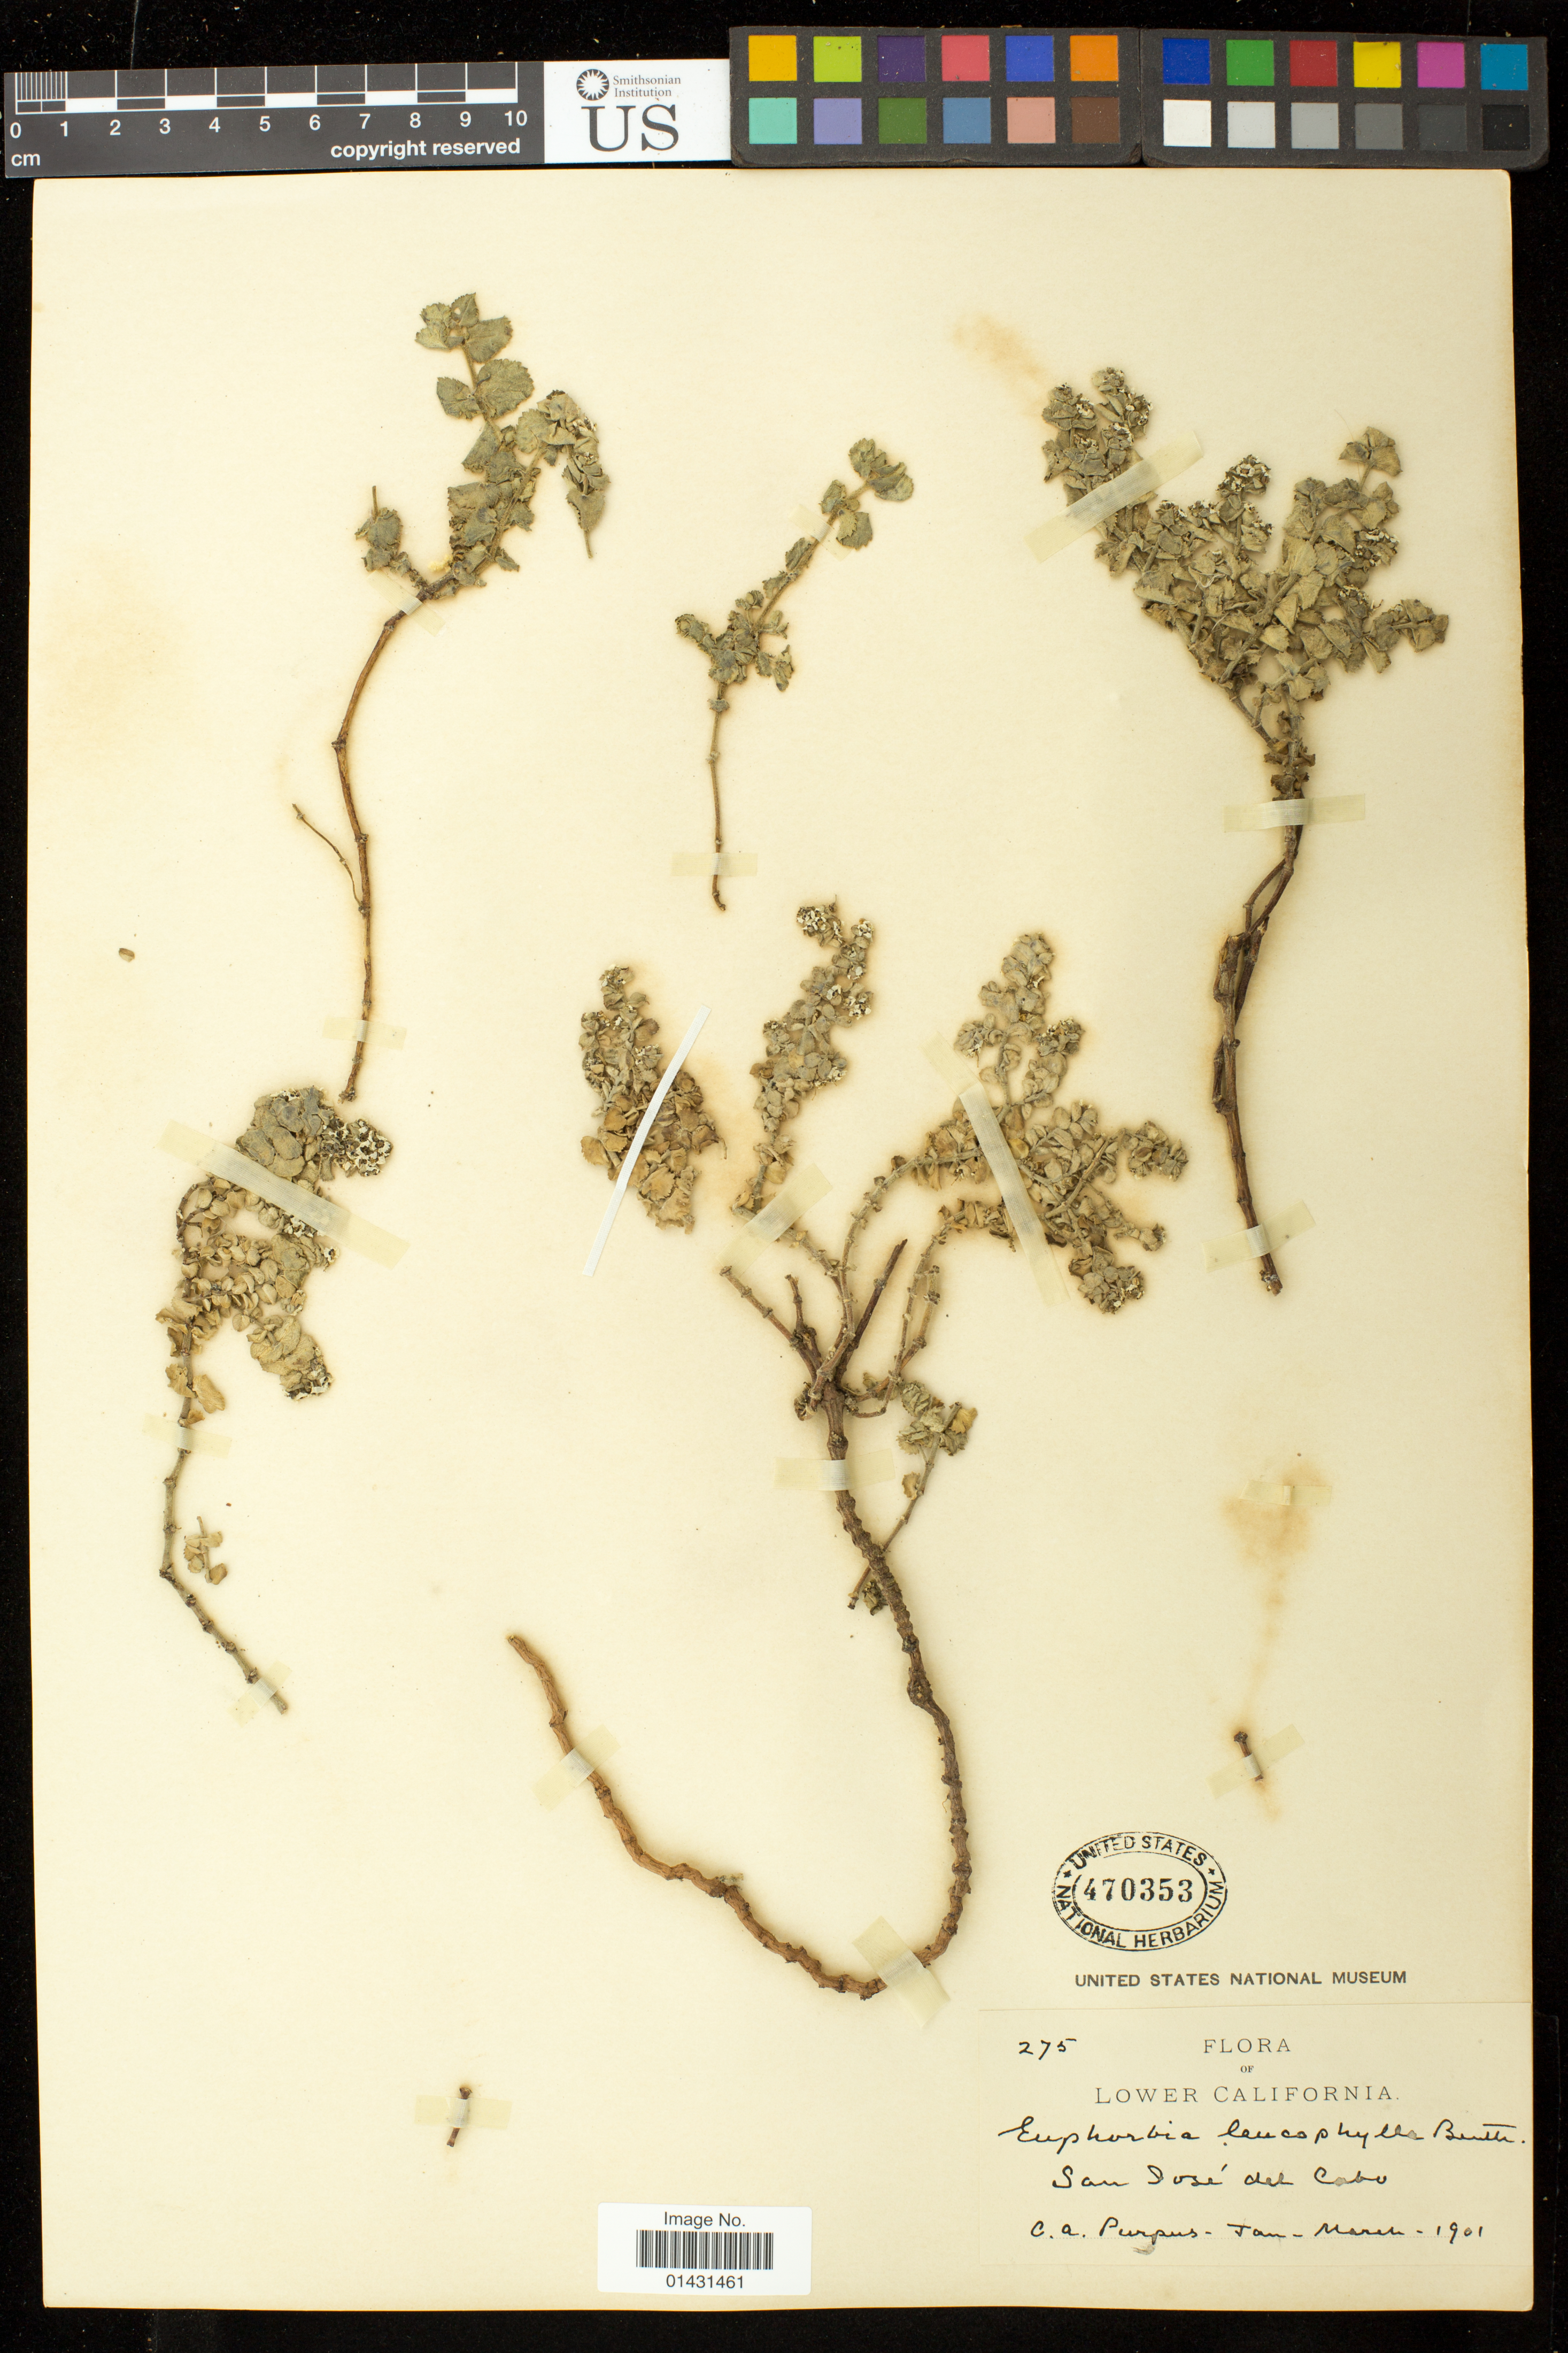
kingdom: Plantae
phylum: Tracheophyta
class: Magnoliopsida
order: Malpighiales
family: Euphorbiaceae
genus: Euphorbia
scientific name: Euphorbia leucophylla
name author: Benth.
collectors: C. A. Purpus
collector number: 275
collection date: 1901-01/1901-03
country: Mexico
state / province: Baja California Sur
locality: San Jose del Cabo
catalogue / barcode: US 470353